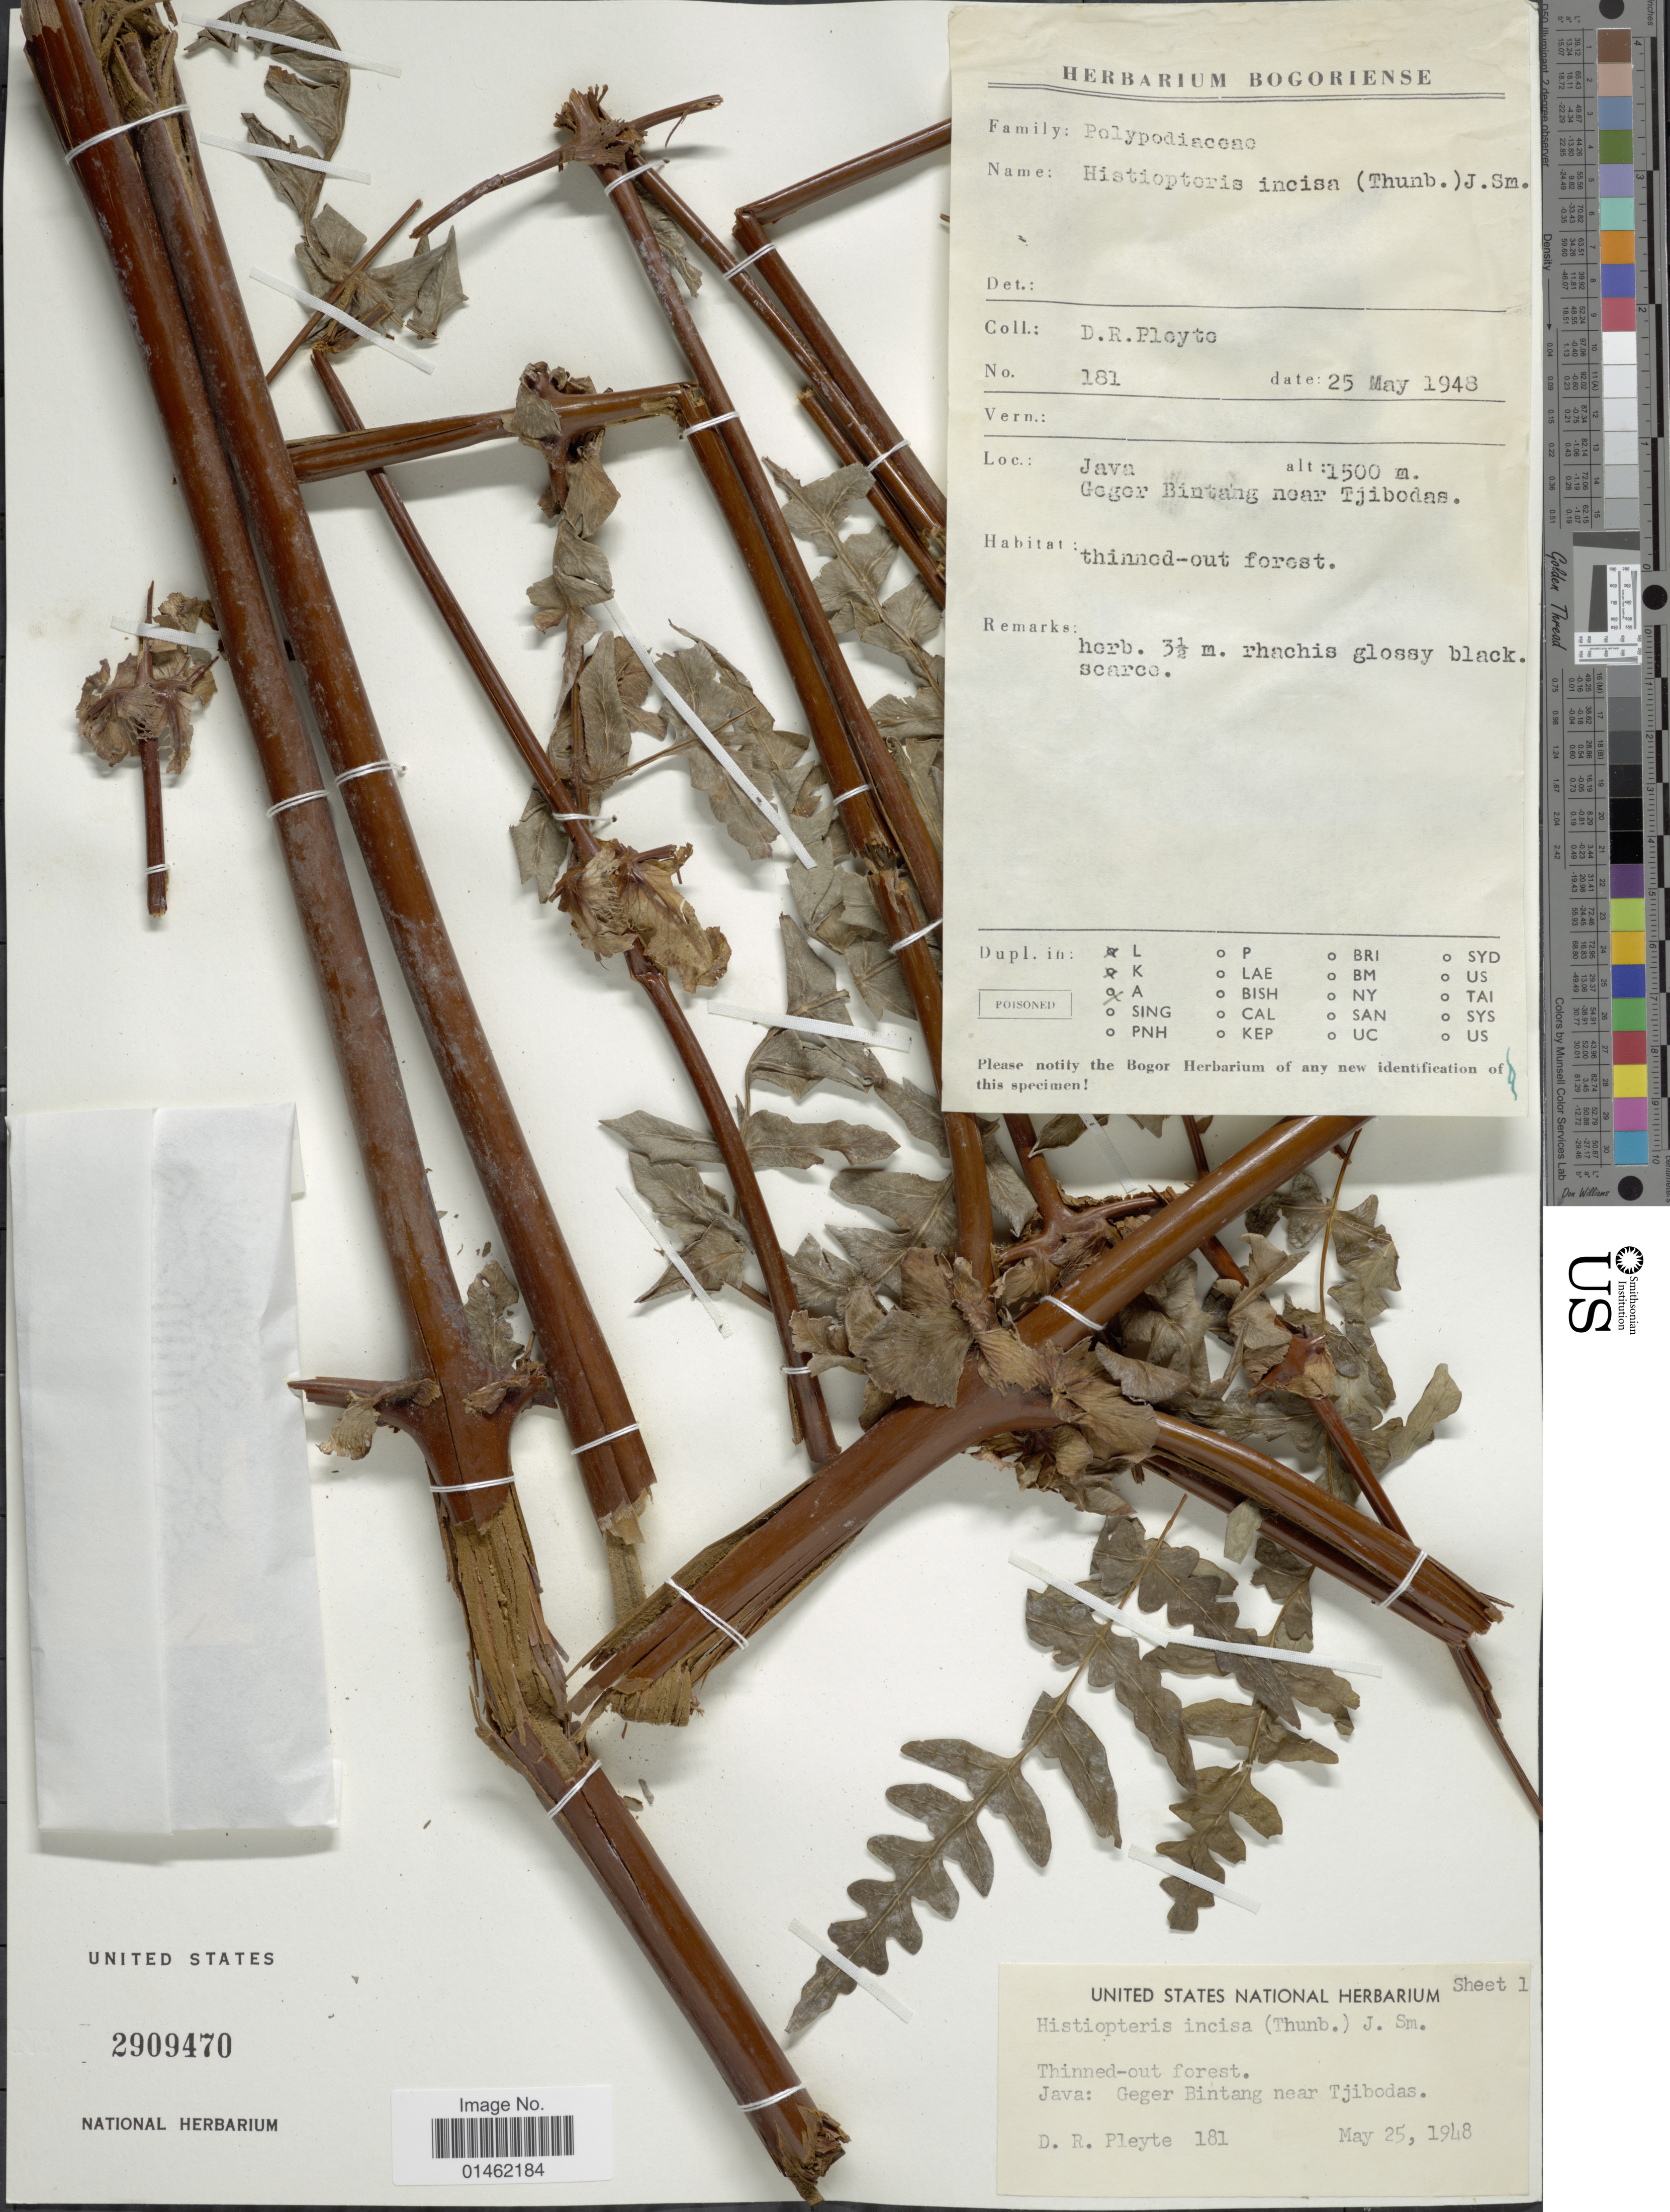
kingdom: Plantae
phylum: Tracheophyta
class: Polypodiopsida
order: Polypodiales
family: Dennstaedtiaceae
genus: Histiopteris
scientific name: Histiopteris incisa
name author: (Thunb.) J. Sm.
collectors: D. Pleyte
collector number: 181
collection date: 1948-05-25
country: Indonesia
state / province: Java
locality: Geger Bintang near Tjibodas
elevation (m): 1500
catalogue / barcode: US 2909470